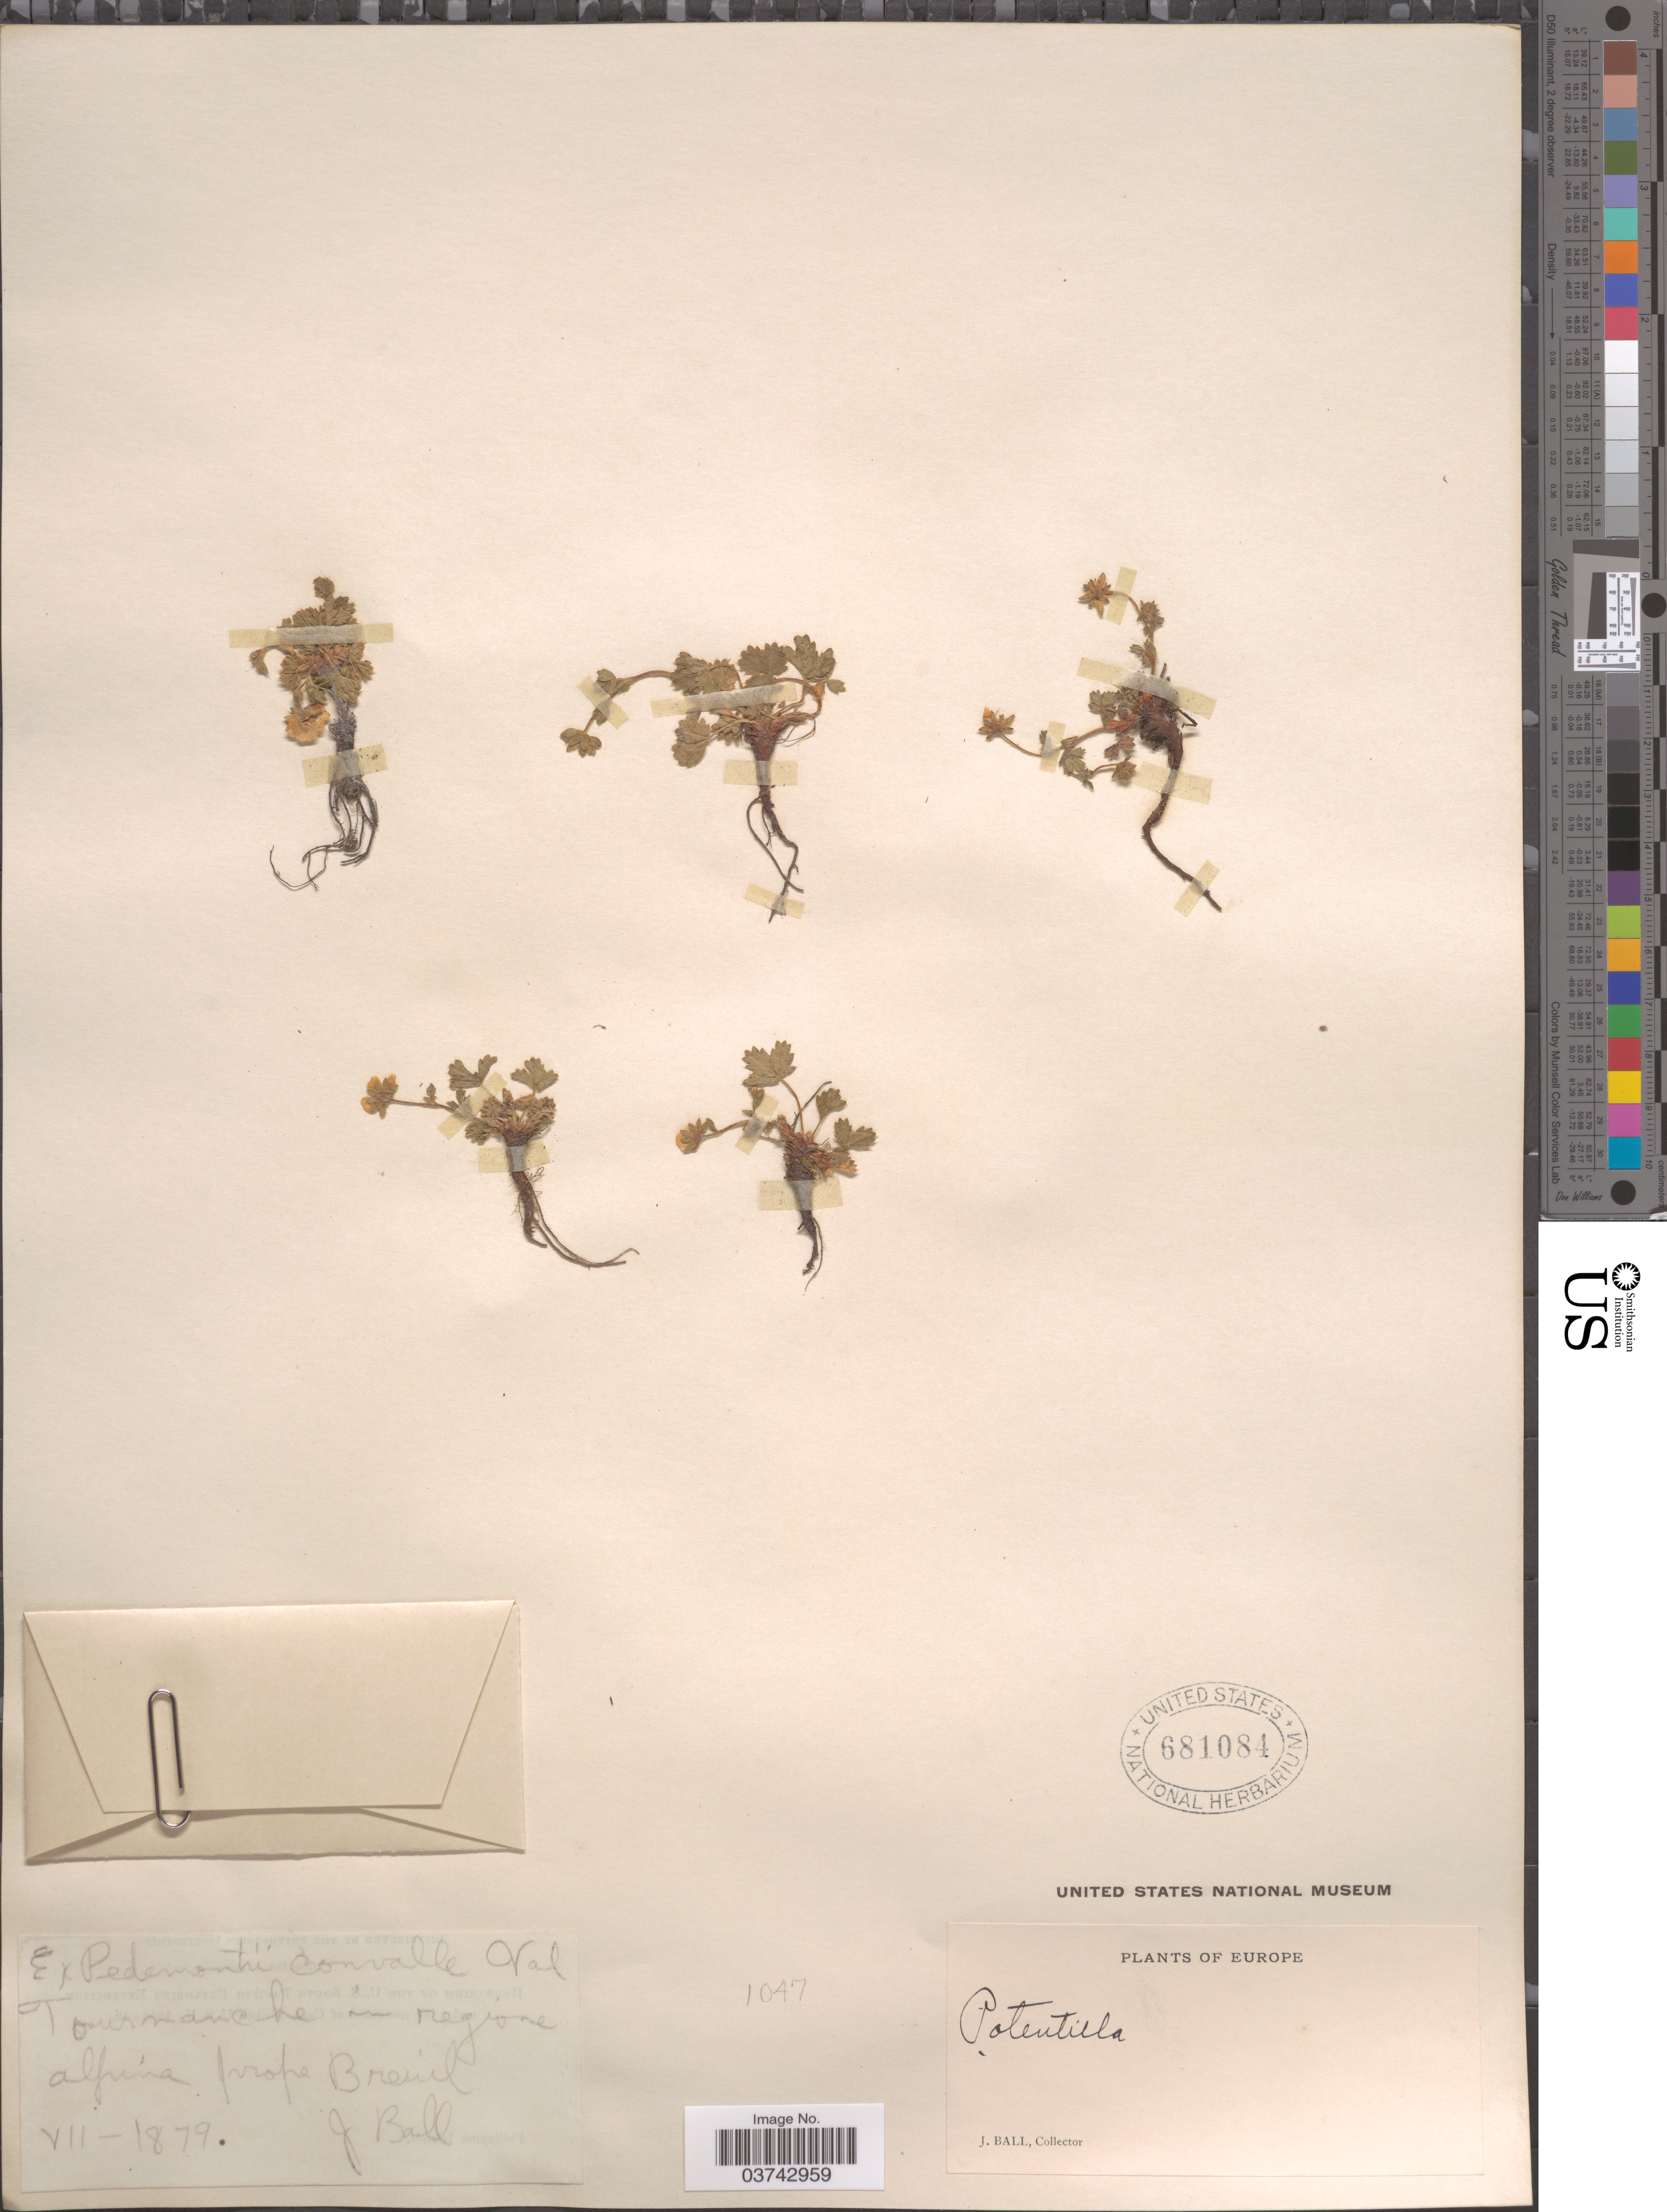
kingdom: Plantae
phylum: Tracheophyta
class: Magnoliopsida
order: Rosales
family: Rosaceae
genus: Potentilla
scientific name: Potentilla sp.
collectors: J. Ball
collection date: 1879-07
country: Italy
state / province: Piedmont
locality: Ex Pedemontii convalle Val Tourmanche in regione alpina prope Brenil.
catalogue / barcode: US 681084